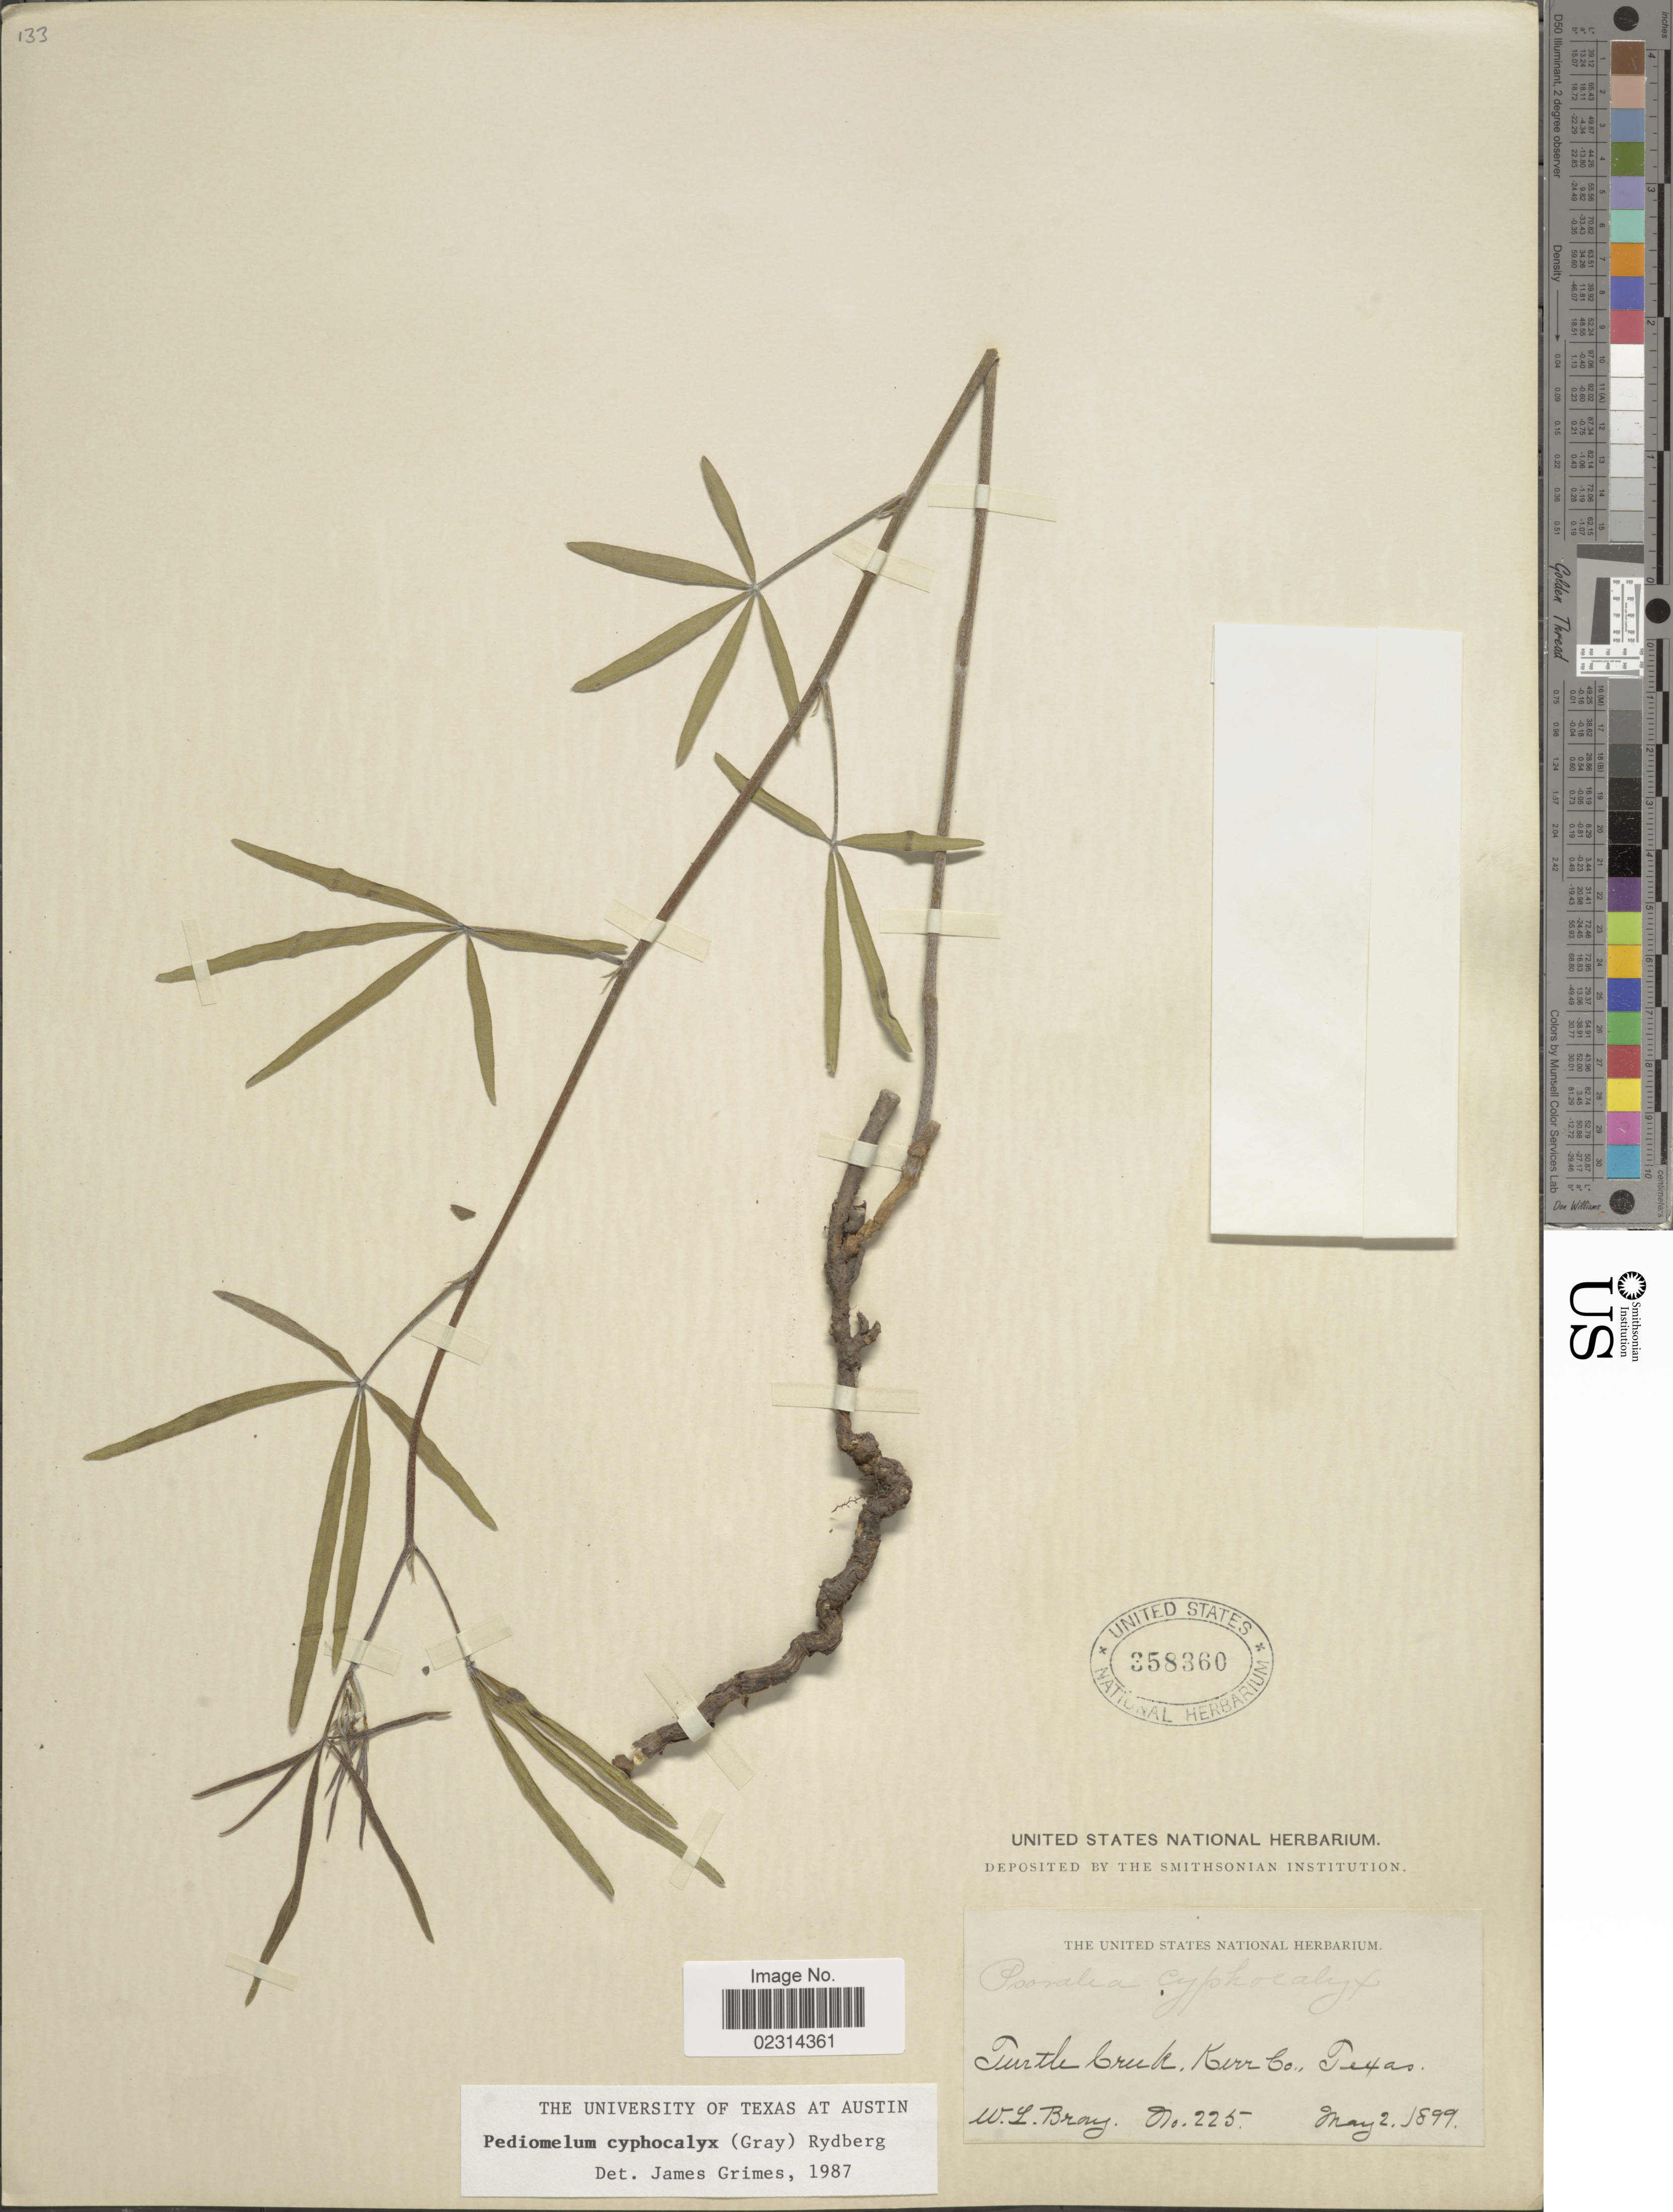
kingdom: Plantae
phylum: Tracheophyta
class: Magnoliopsida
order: Fabales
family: Fabaceae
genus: Pediomelum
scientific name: Pediomelum cyphocalyx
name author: (A. Gray) Rydb.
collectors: W. L. Bray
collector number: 225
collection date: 1899-05-02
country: United States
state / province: Texas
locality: Turtle Creek, Kerr Co.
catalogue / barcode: US 358360